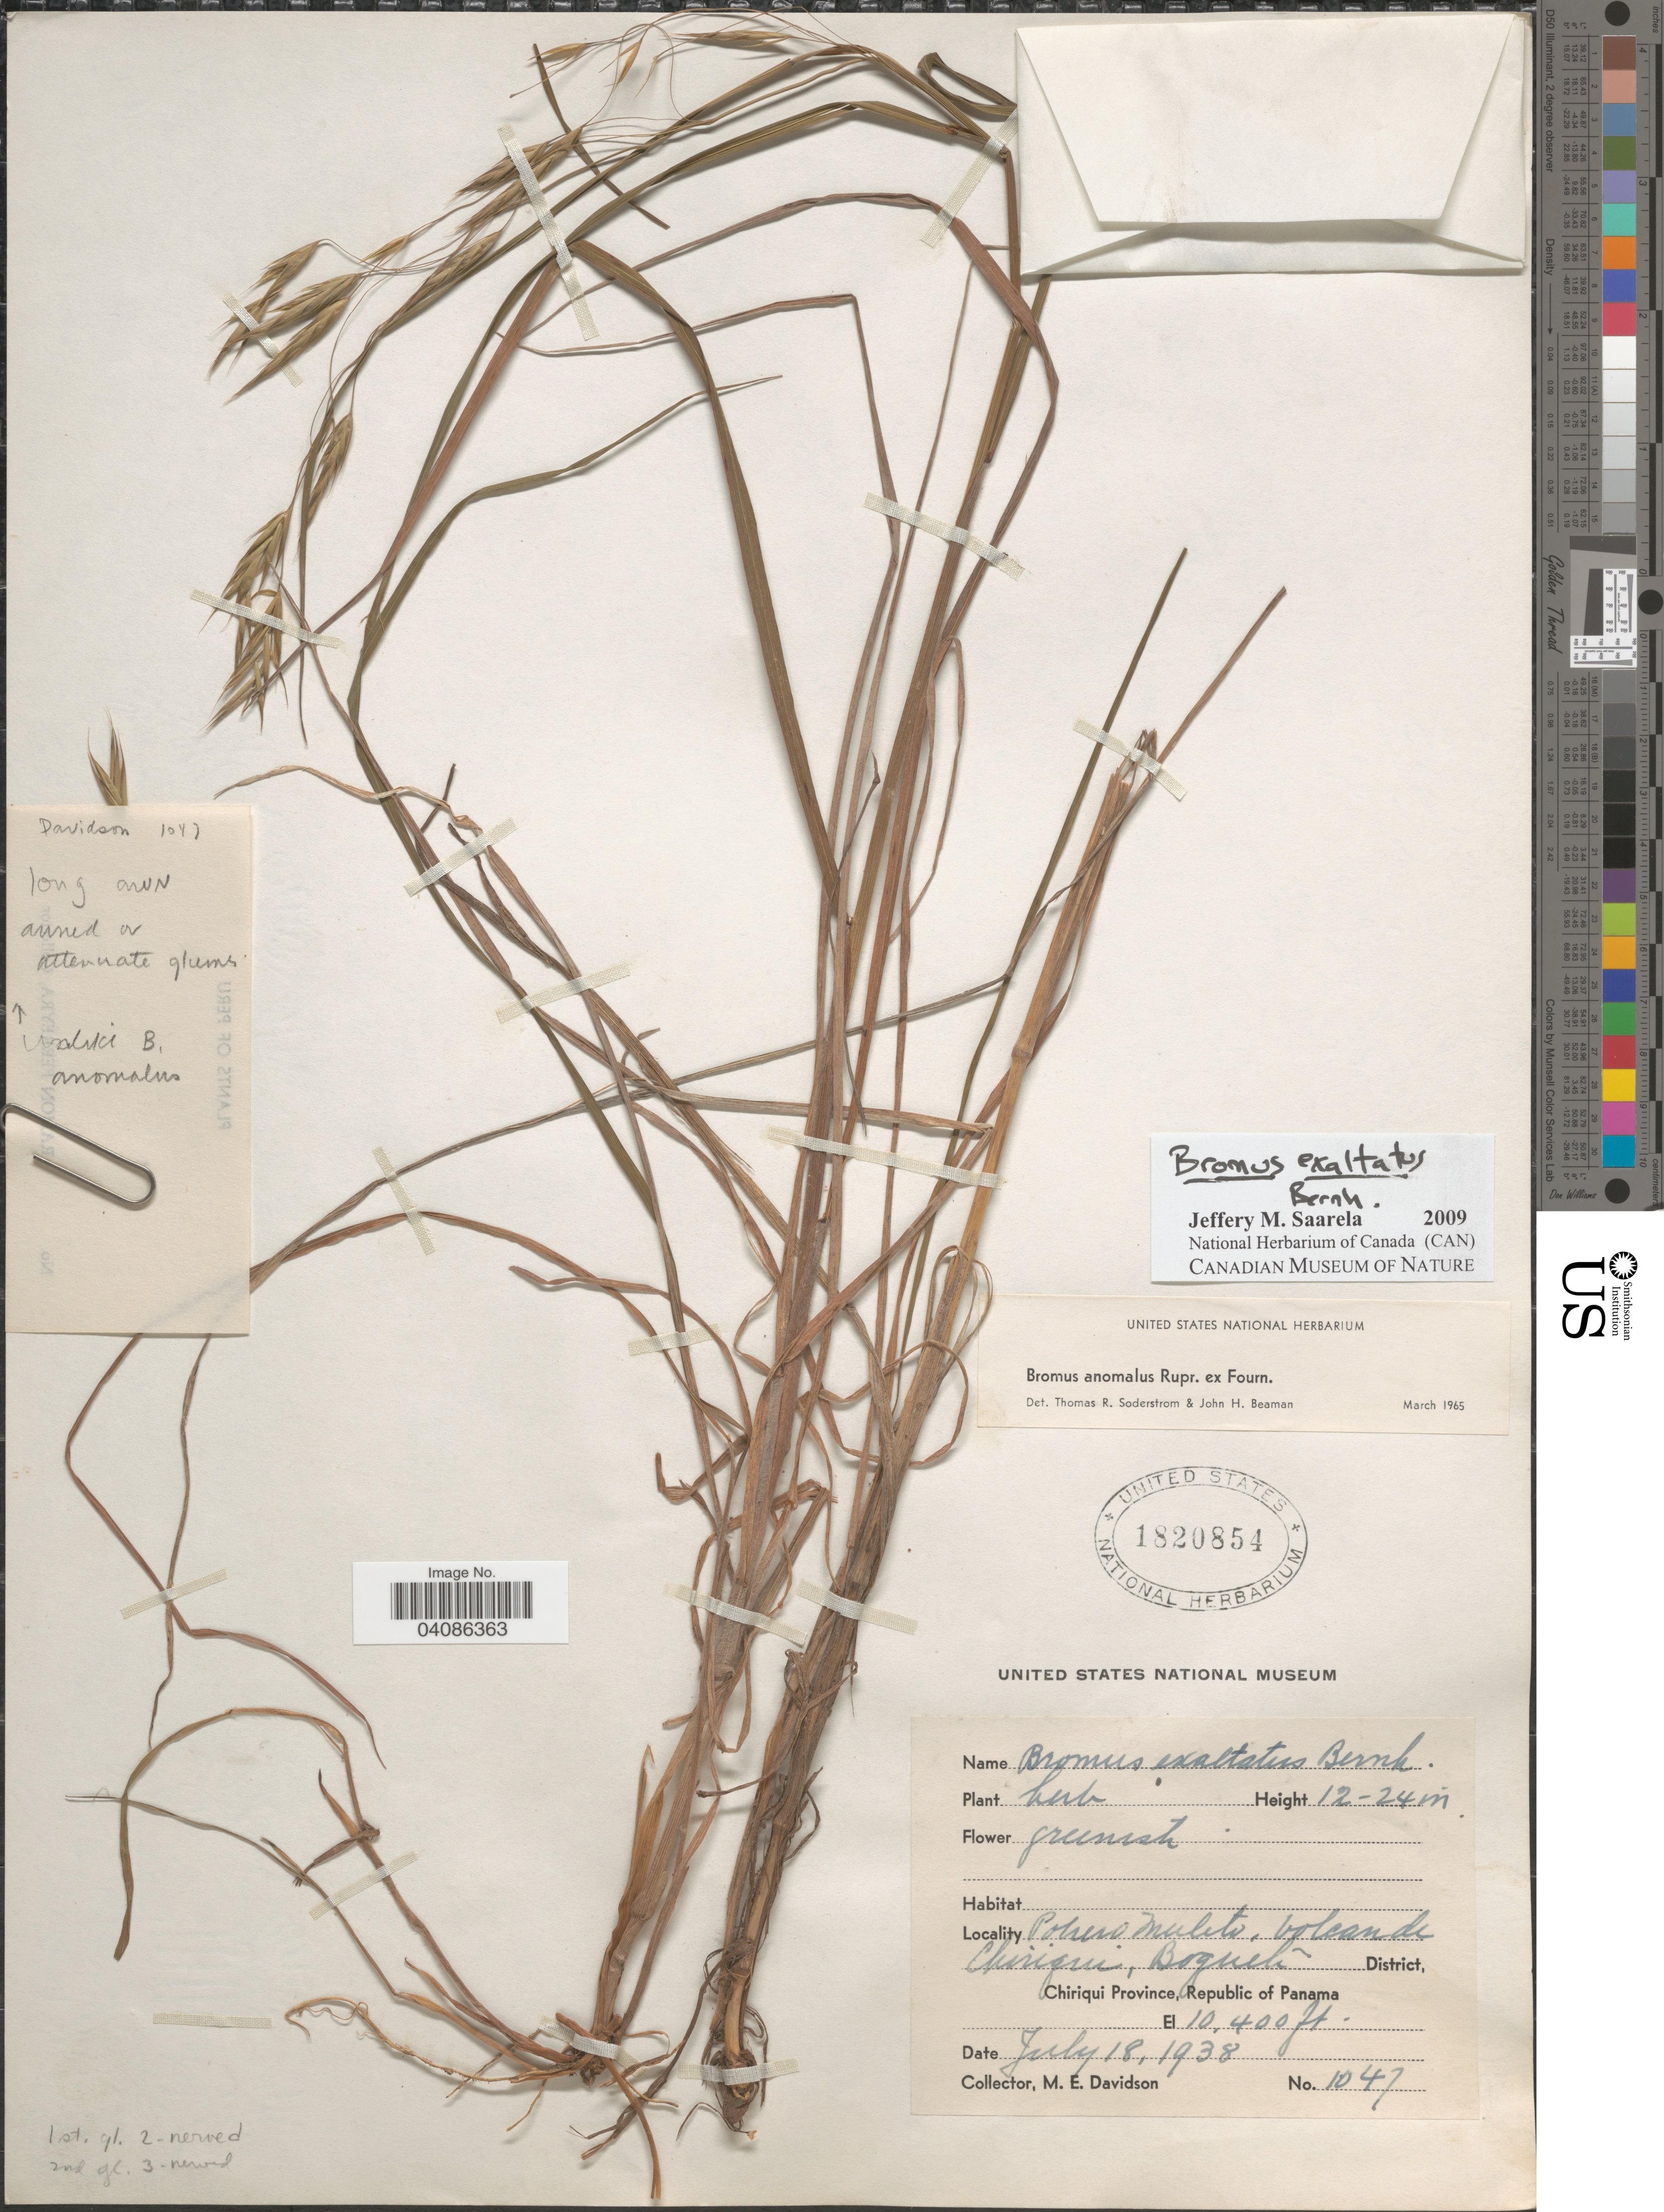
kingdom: Plantae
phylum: Tracheophyta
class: Liliopsida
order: Poales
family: Poaceae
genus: Bromus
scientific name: Bromus exaltatus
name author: Bernhardi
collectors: M. E. Davidson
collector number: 1047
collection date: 1938-07-18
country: Panama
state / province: Chiriqui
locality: Potrero Muleto, volcan de Chiriqui, Boquete District, Republic of Panama.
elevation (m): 3170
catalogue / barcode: US 1820854